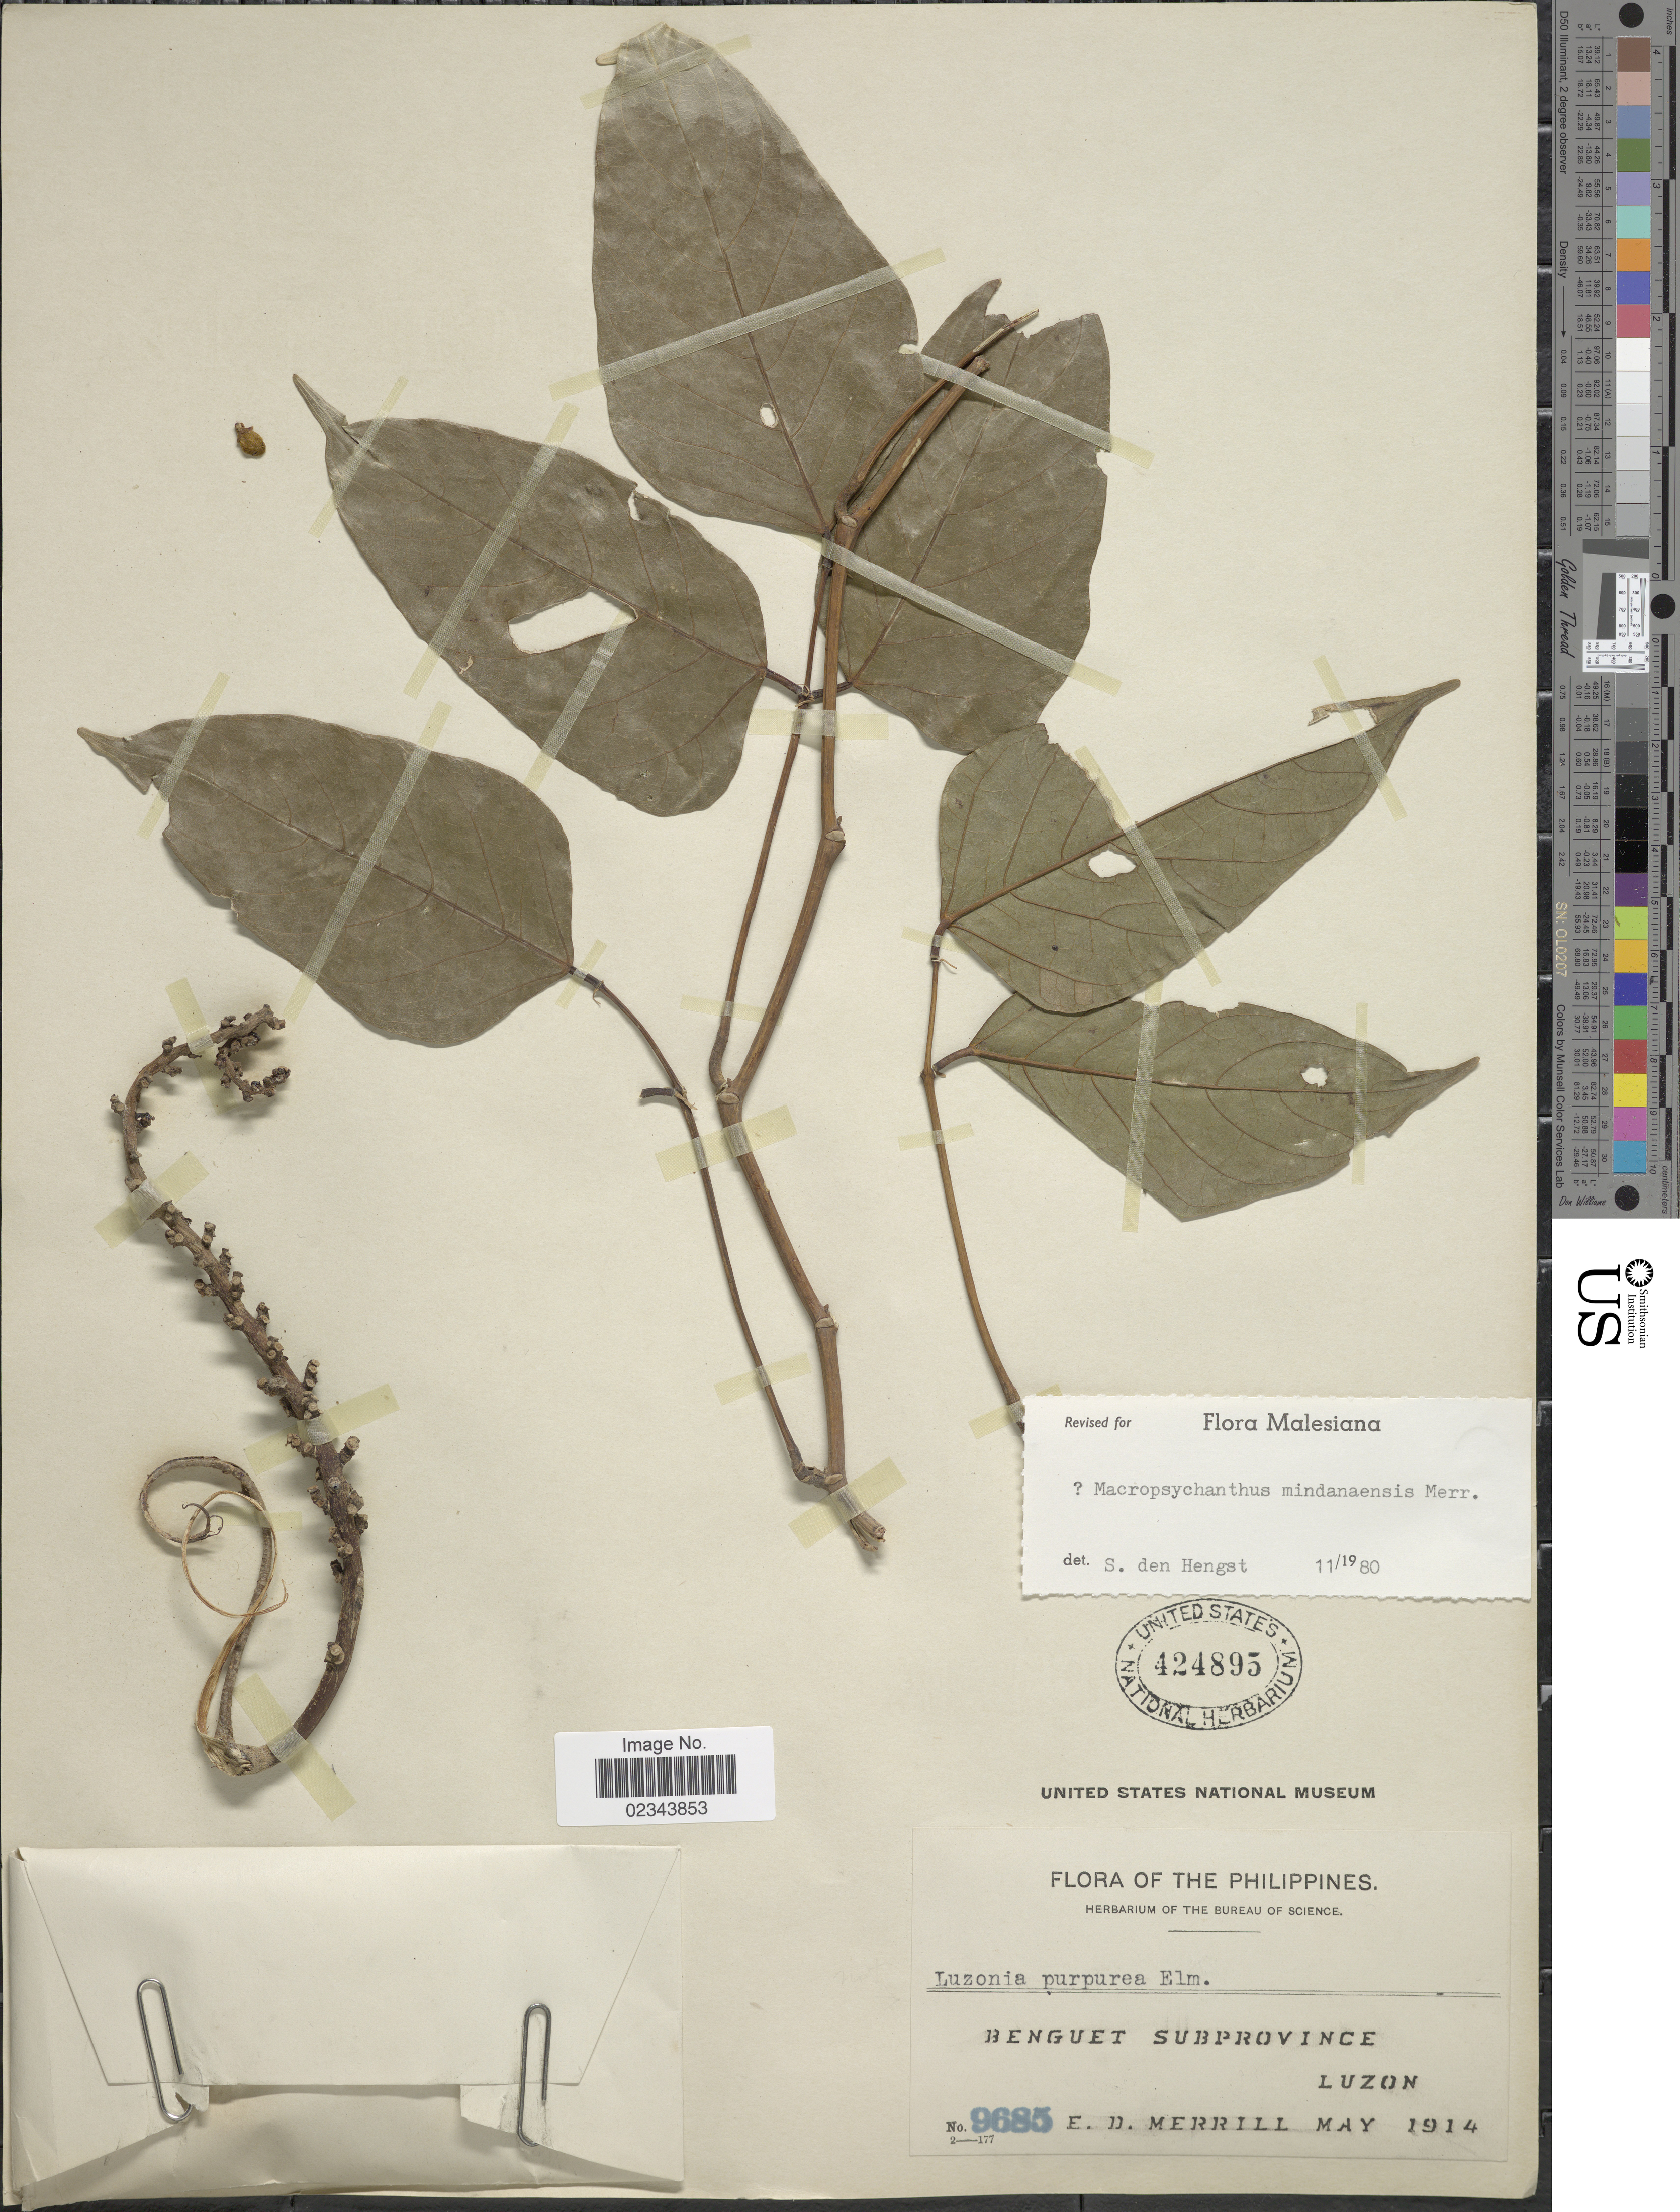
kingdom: Plantae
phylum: Tracheophyta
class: Magnoliopsida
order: Fabales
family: Fabaceae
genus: Macropsychanthus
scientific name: Macropsychanthus mindanaensis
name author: Merr.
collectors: E. D. Merrill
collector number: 9685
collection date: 1914-05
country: Philippines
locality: Benguet Subprovince Luzon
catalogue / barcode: US 424895